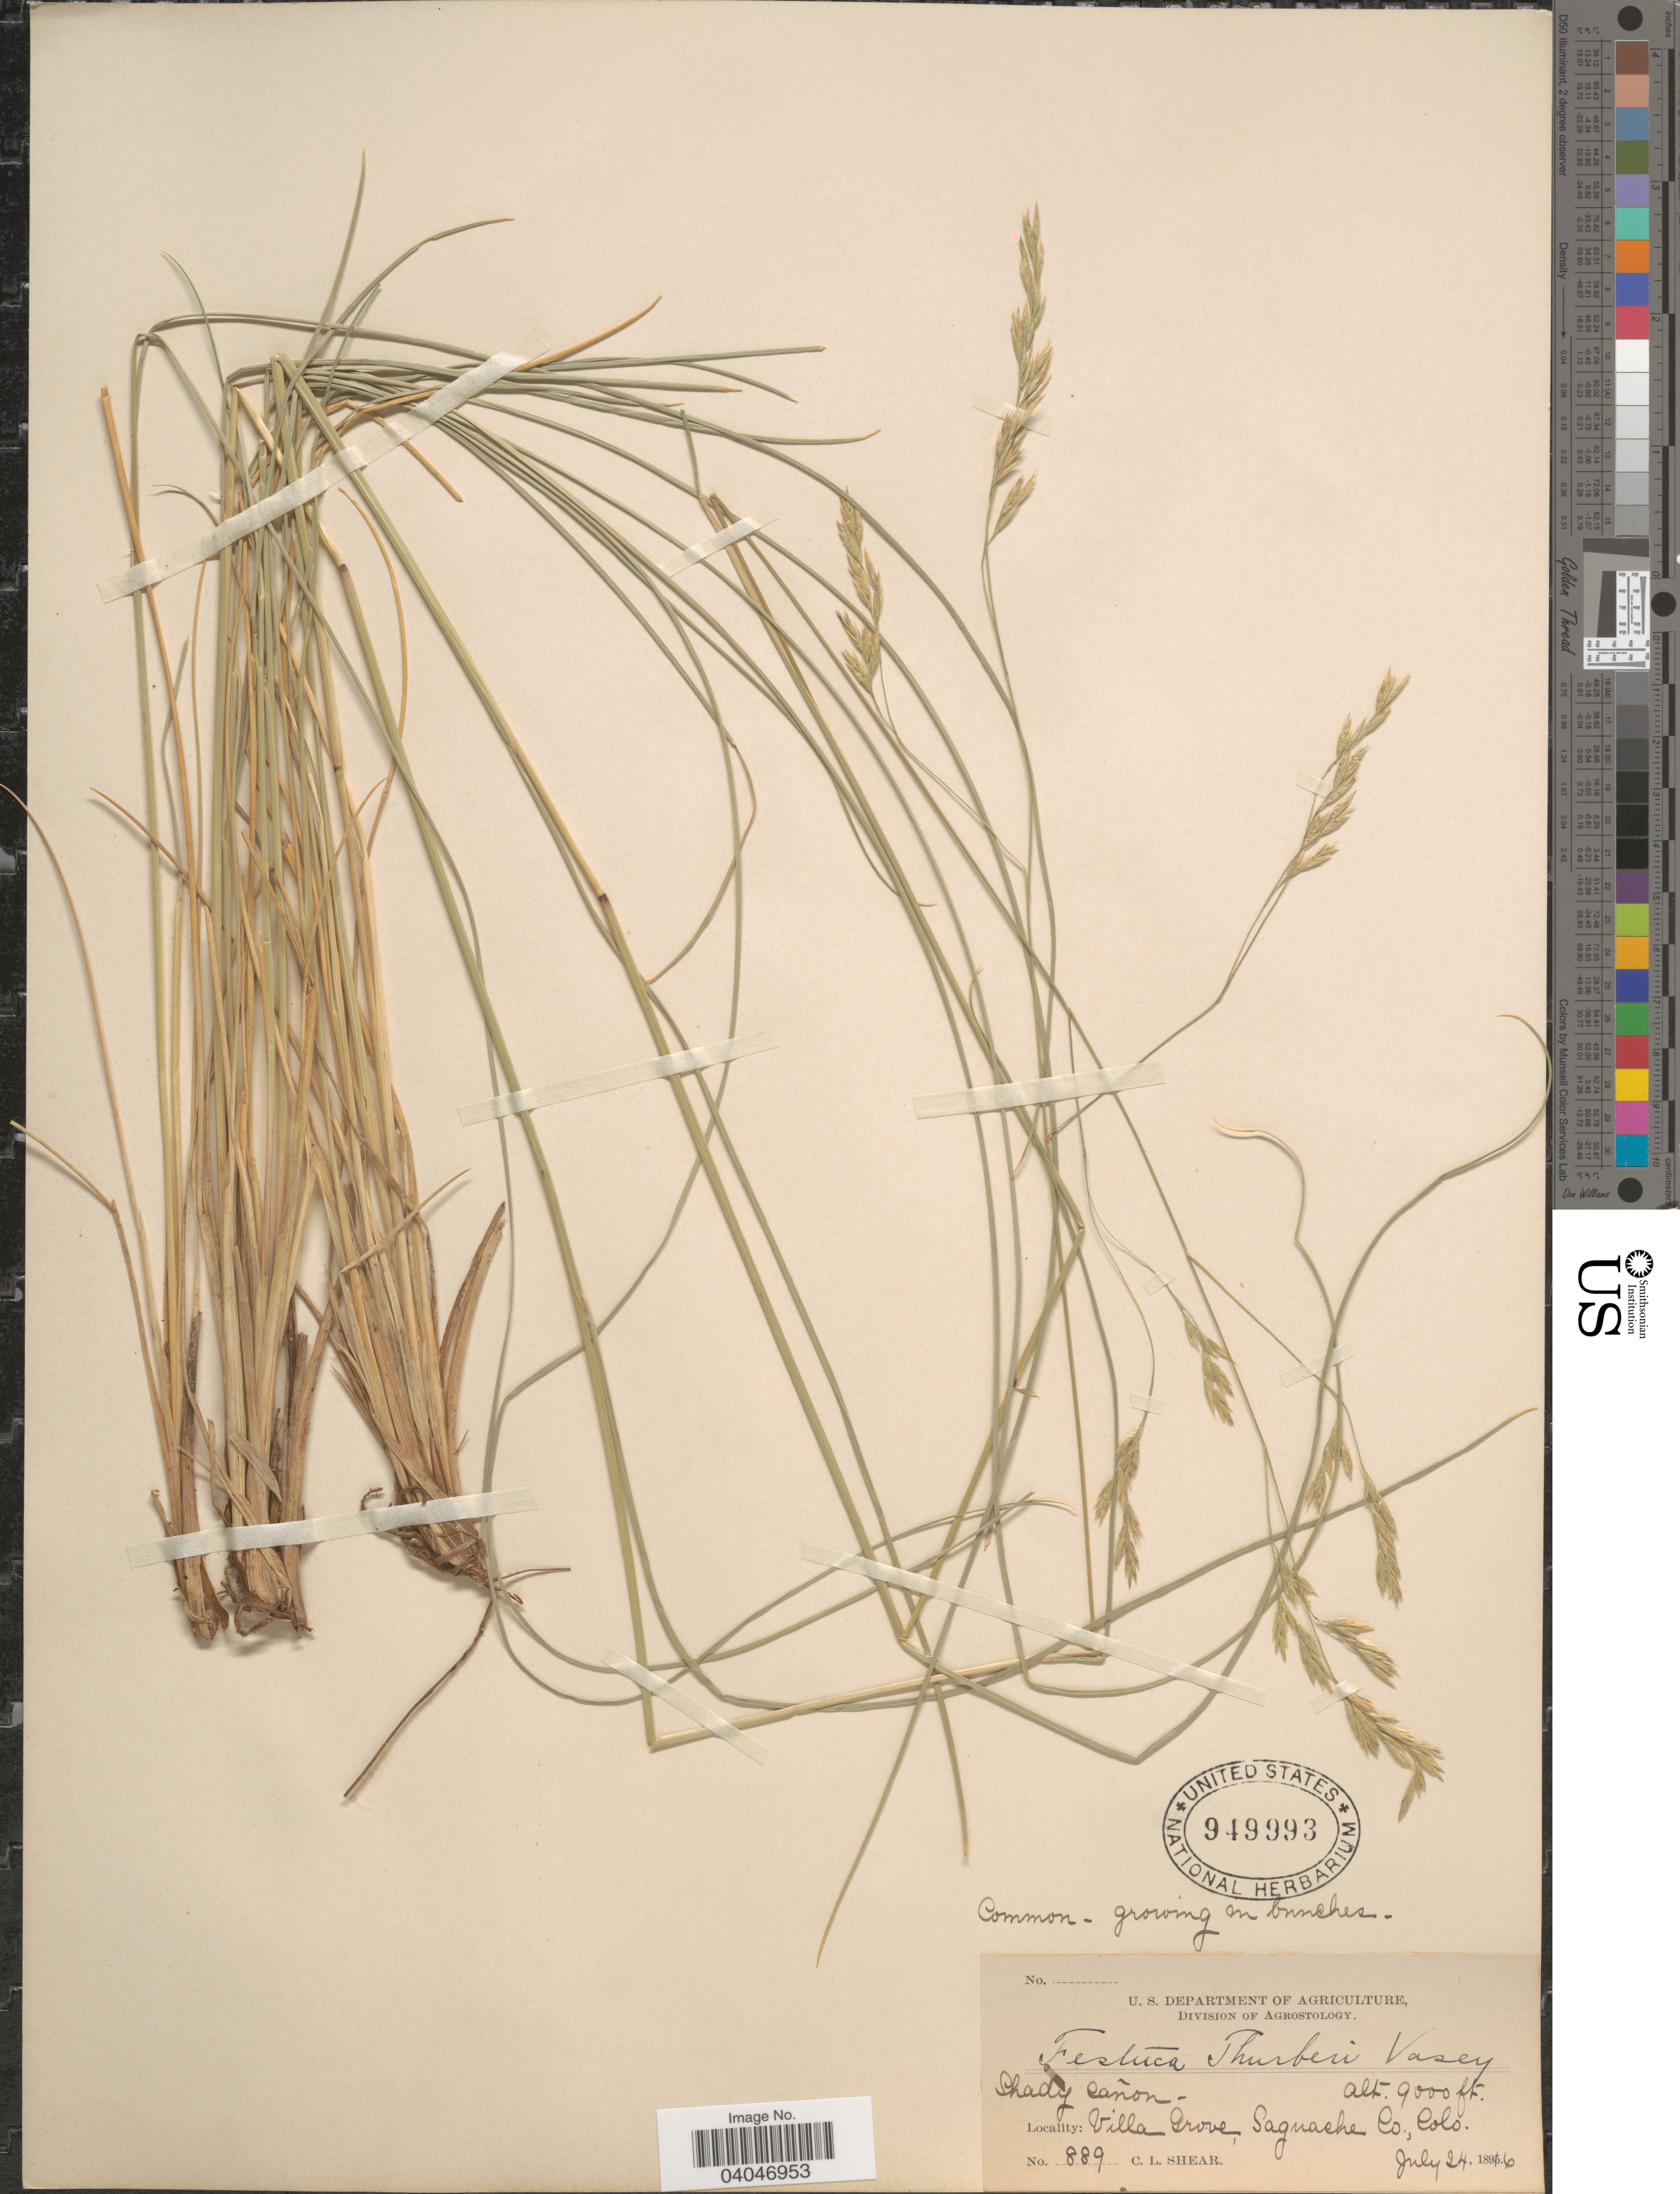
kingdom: Plantae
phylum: Tracheophyta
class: Liliopsida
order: Poales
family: Poaceae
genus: Festuca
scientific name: Festuca thurberi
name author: Vasey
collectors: C. L. Shear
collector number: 889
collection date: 1896-07-24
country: United States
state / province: Colorado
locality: Villa Grove, Saguache Co.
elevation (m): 2743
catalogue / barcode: US 949993